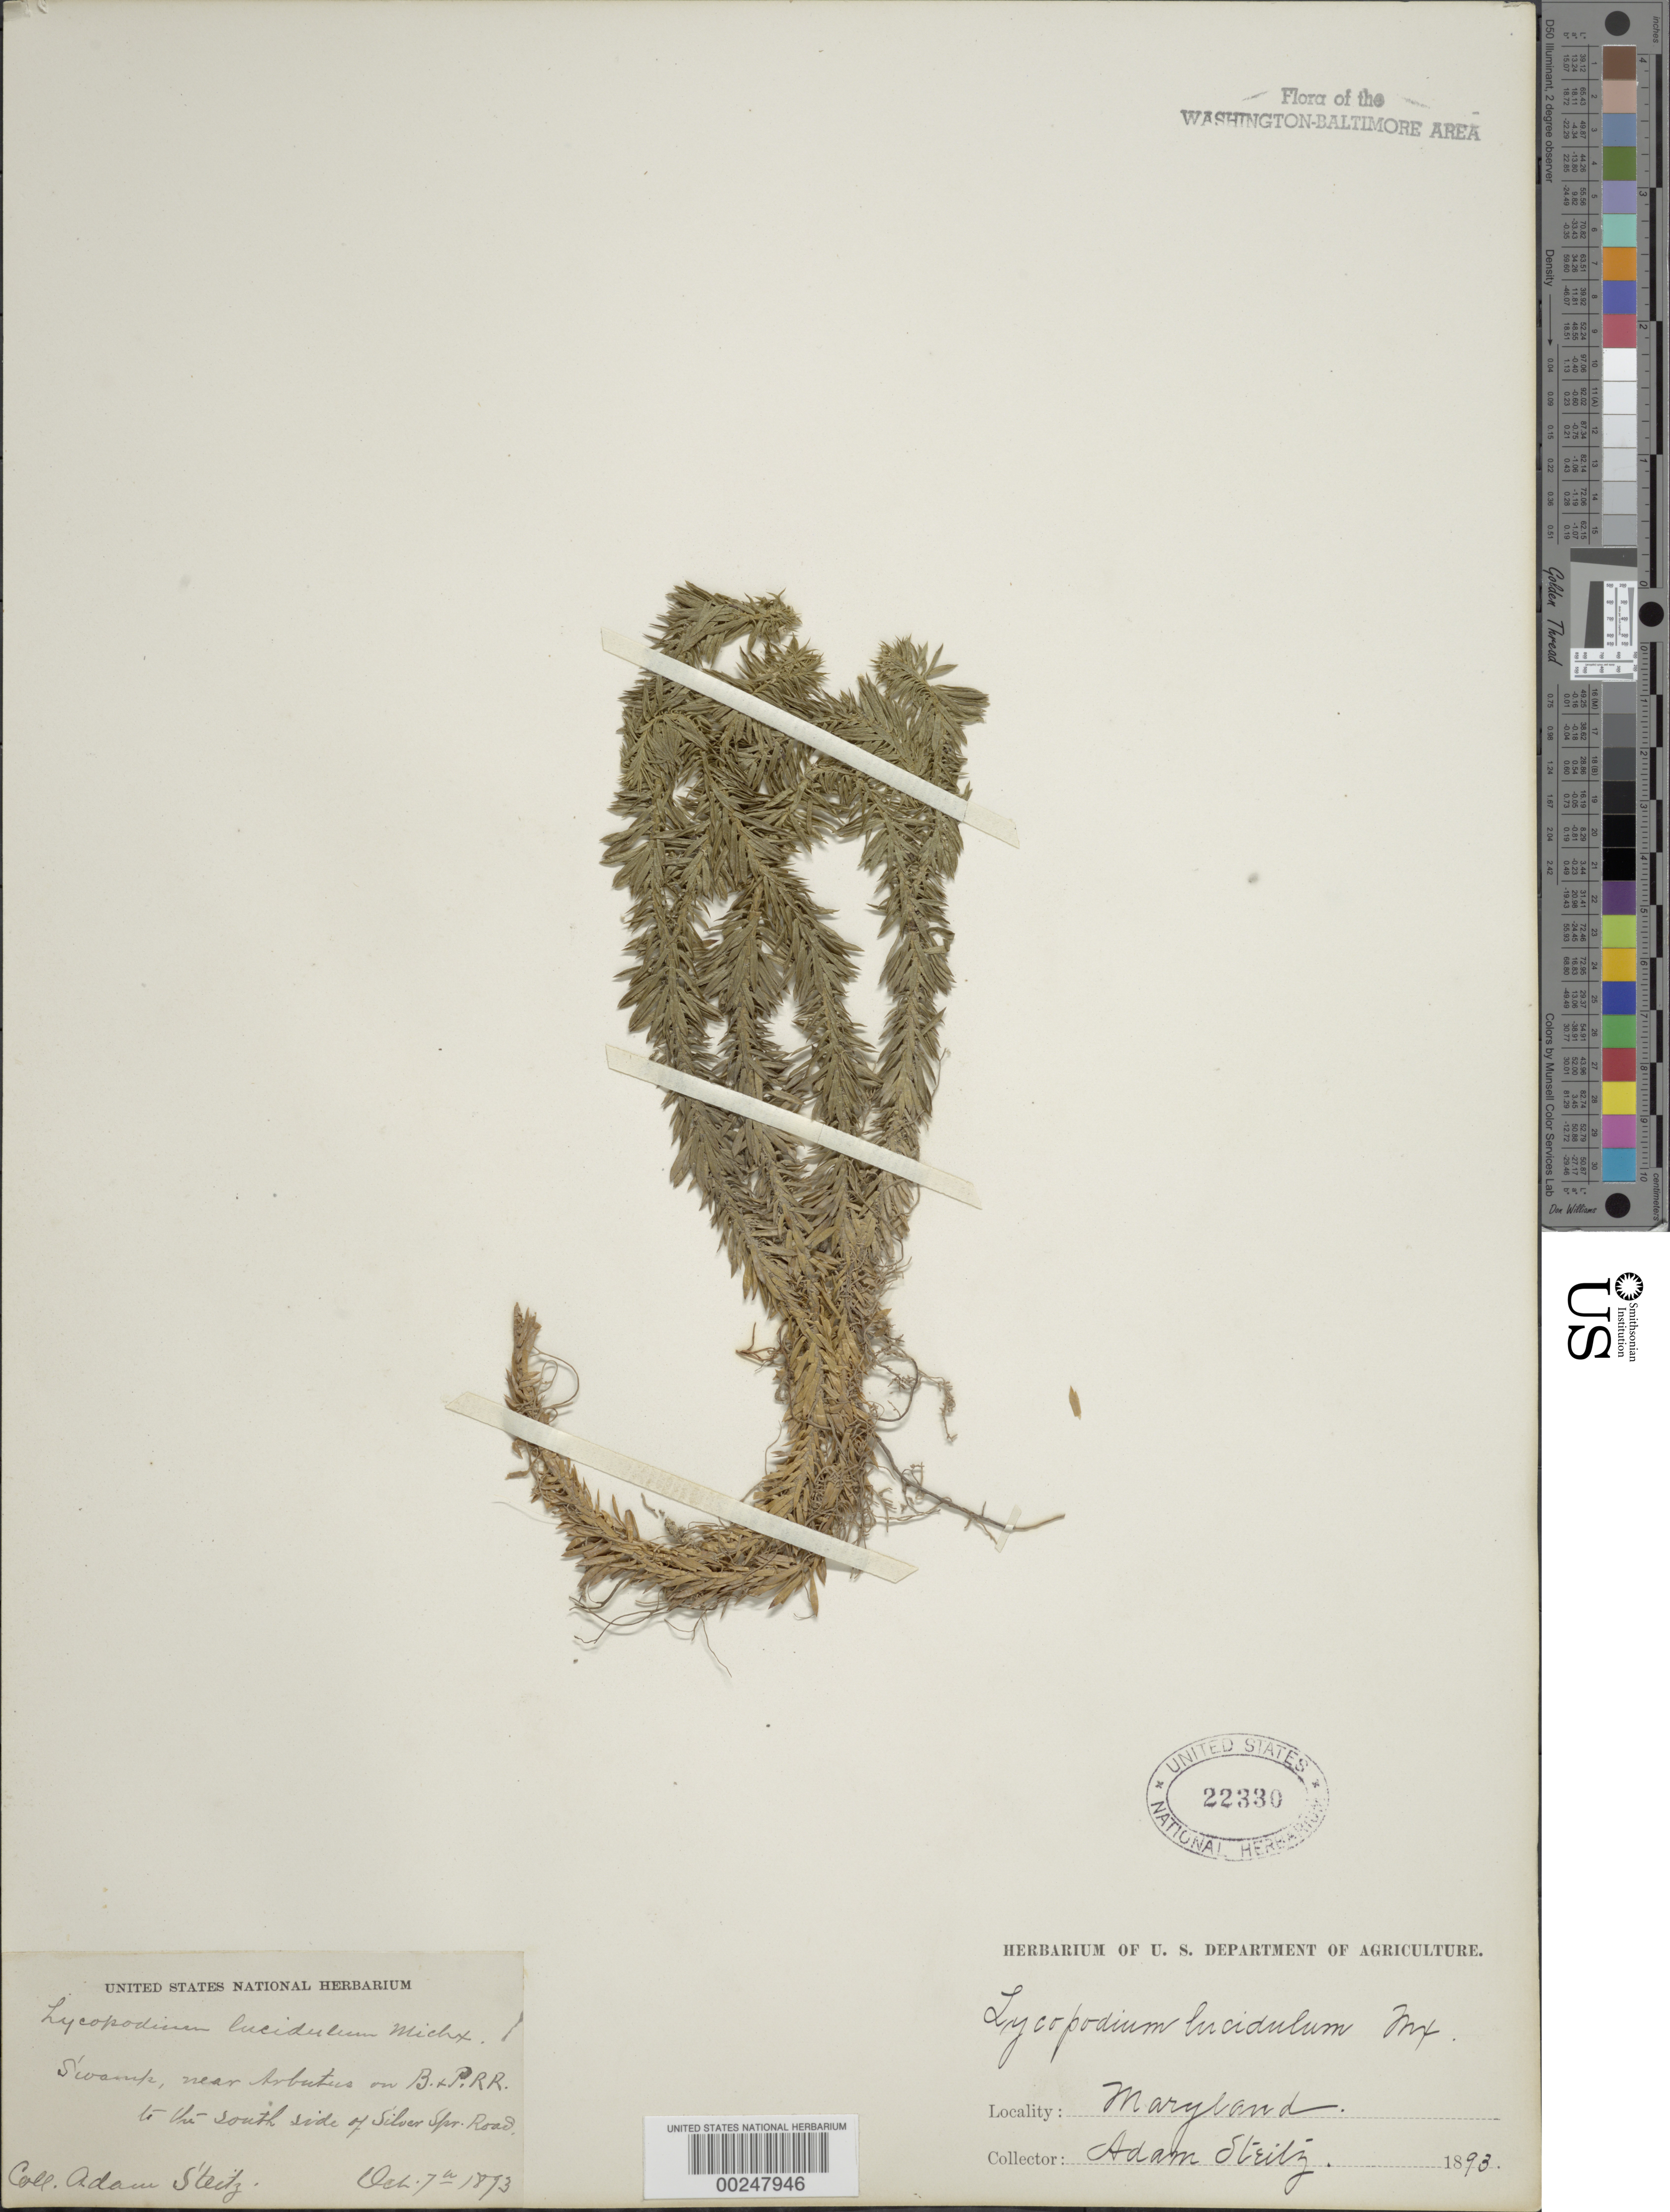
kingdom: Plantae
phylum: Tracheophyta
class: Lycopodiopsida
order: Lycopodiales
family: Lycopodiaceae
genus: Huperzia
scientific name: Huperzia lucidula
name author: (Michx.) Trevis.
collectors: A. Steitz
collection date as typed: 1893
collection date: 1893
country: United States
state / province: Maryland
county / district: Montgomery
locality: South side Silver Spring Road, near Arbutus on B. and P. Railroad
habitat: Swamp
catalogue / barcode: US 22330